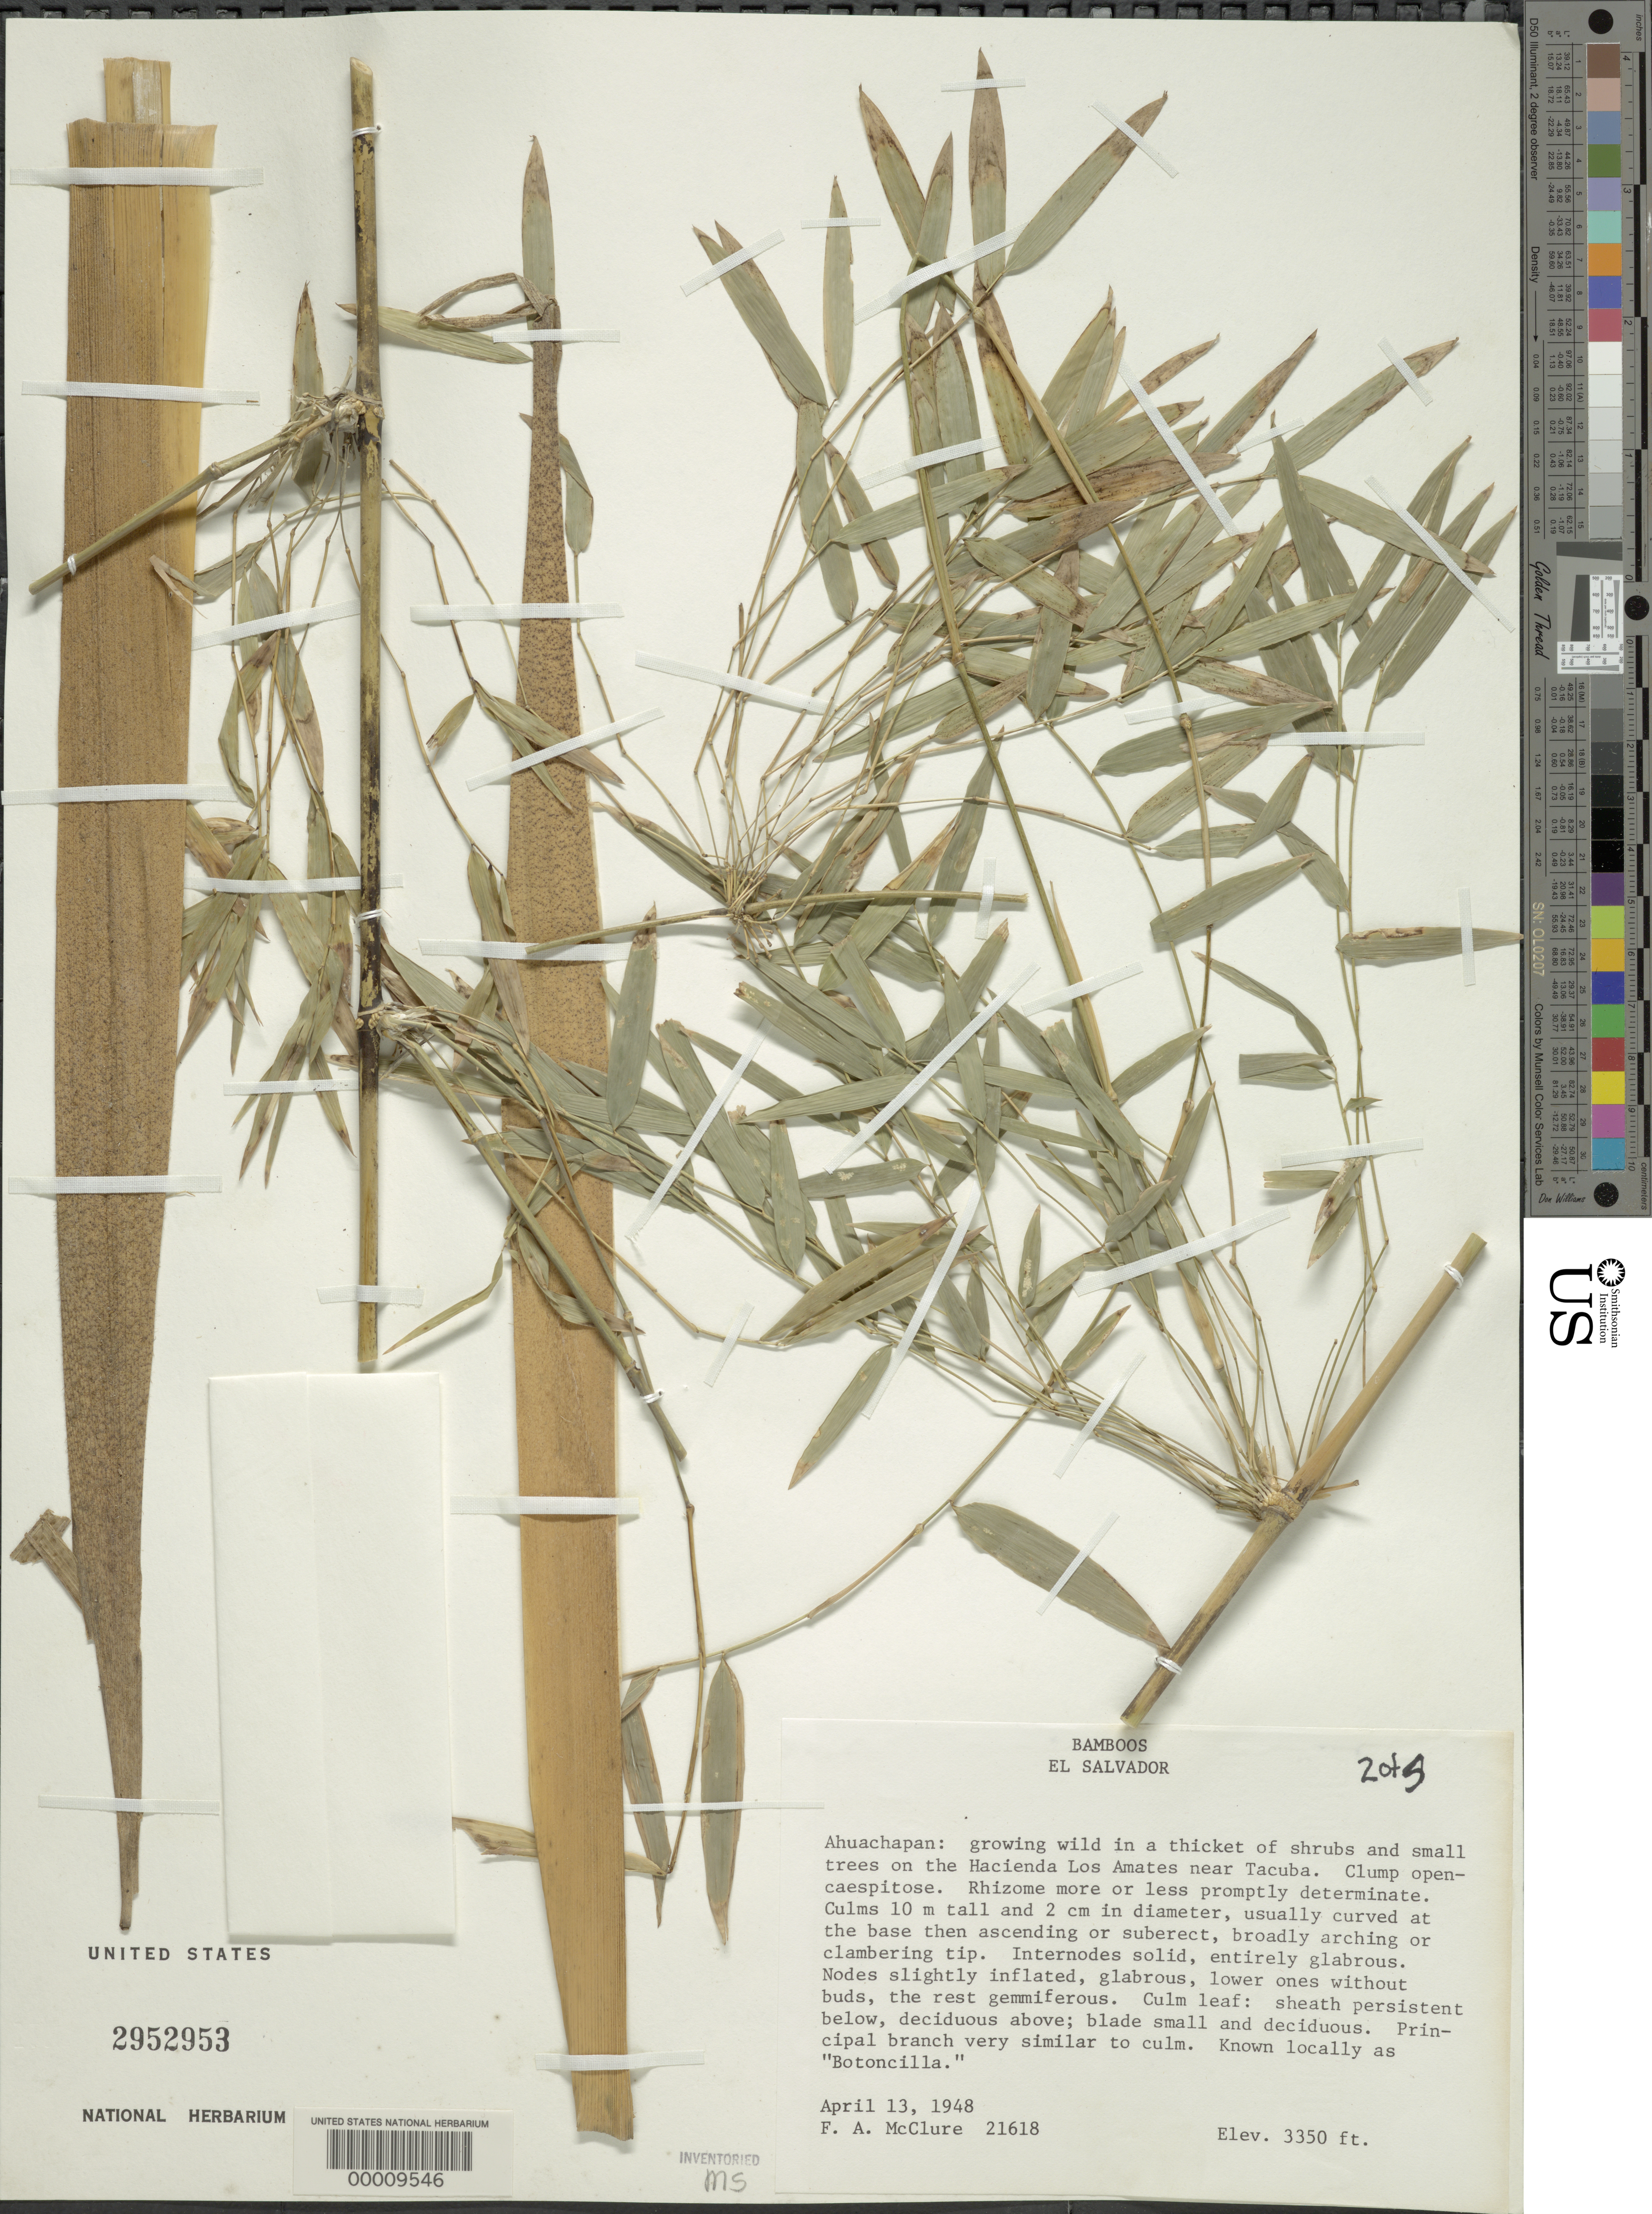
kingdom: Plantae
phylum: Tracheophyta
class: Liliopsida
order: Poales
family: Poaceae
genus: Chusquea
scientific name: Chusquea coronalis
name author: Soderstr. & C. E. Calderón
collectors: F. A. McClure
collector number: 21618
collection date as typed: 13 Apr 1948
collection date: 1948-04-13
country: El Salvador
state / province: Ahuachapán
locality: Haclenda los amates, tacuba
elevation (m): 1021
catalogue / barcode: US 2952953